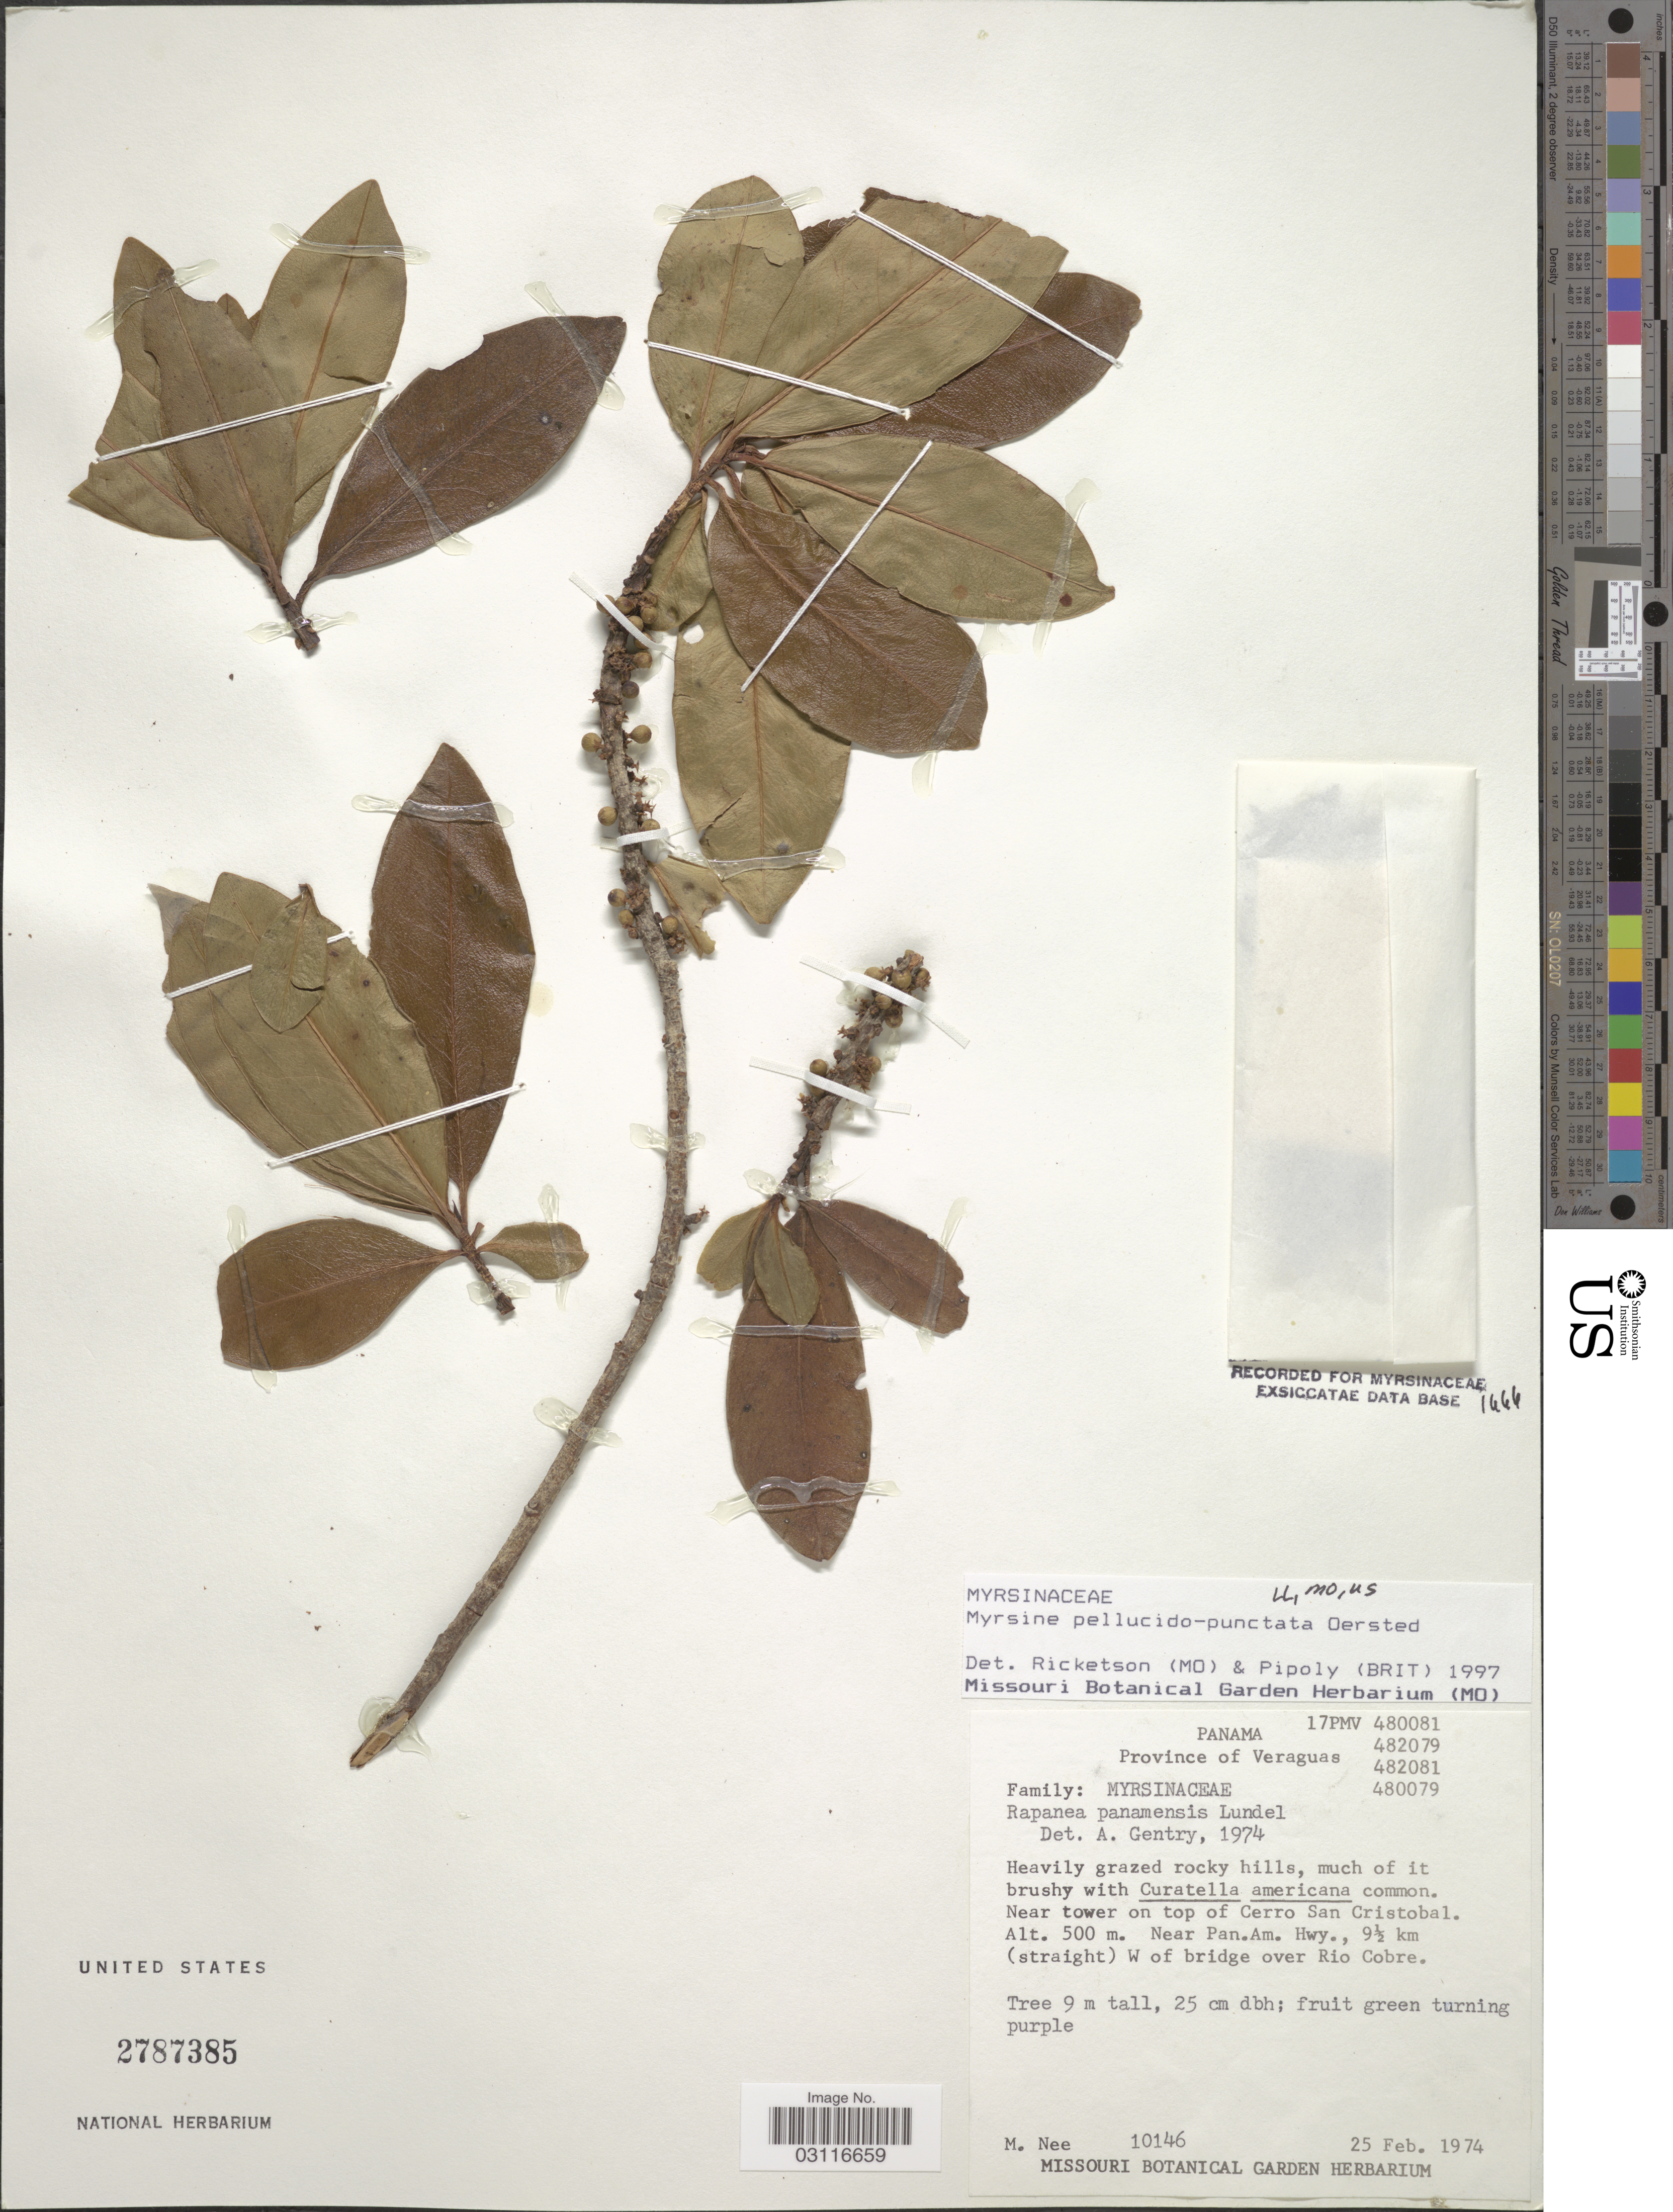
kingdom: Plantae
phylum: Tracheophyta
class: Magnoliopsida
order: Ericales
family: Primulaceae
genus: Myrsine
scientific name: Myrsine pellucido-punctata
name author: Oerst.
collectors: M. Nee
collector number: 10146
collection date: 1974-02-25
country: Panama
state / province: Veraguas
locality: Near tower on top of Cerro San Cristobal. Near Pan.Am. Hwy., 9½ km (straight) W bridge over Rio Cobre.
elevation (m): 500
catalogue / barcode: US 2787385